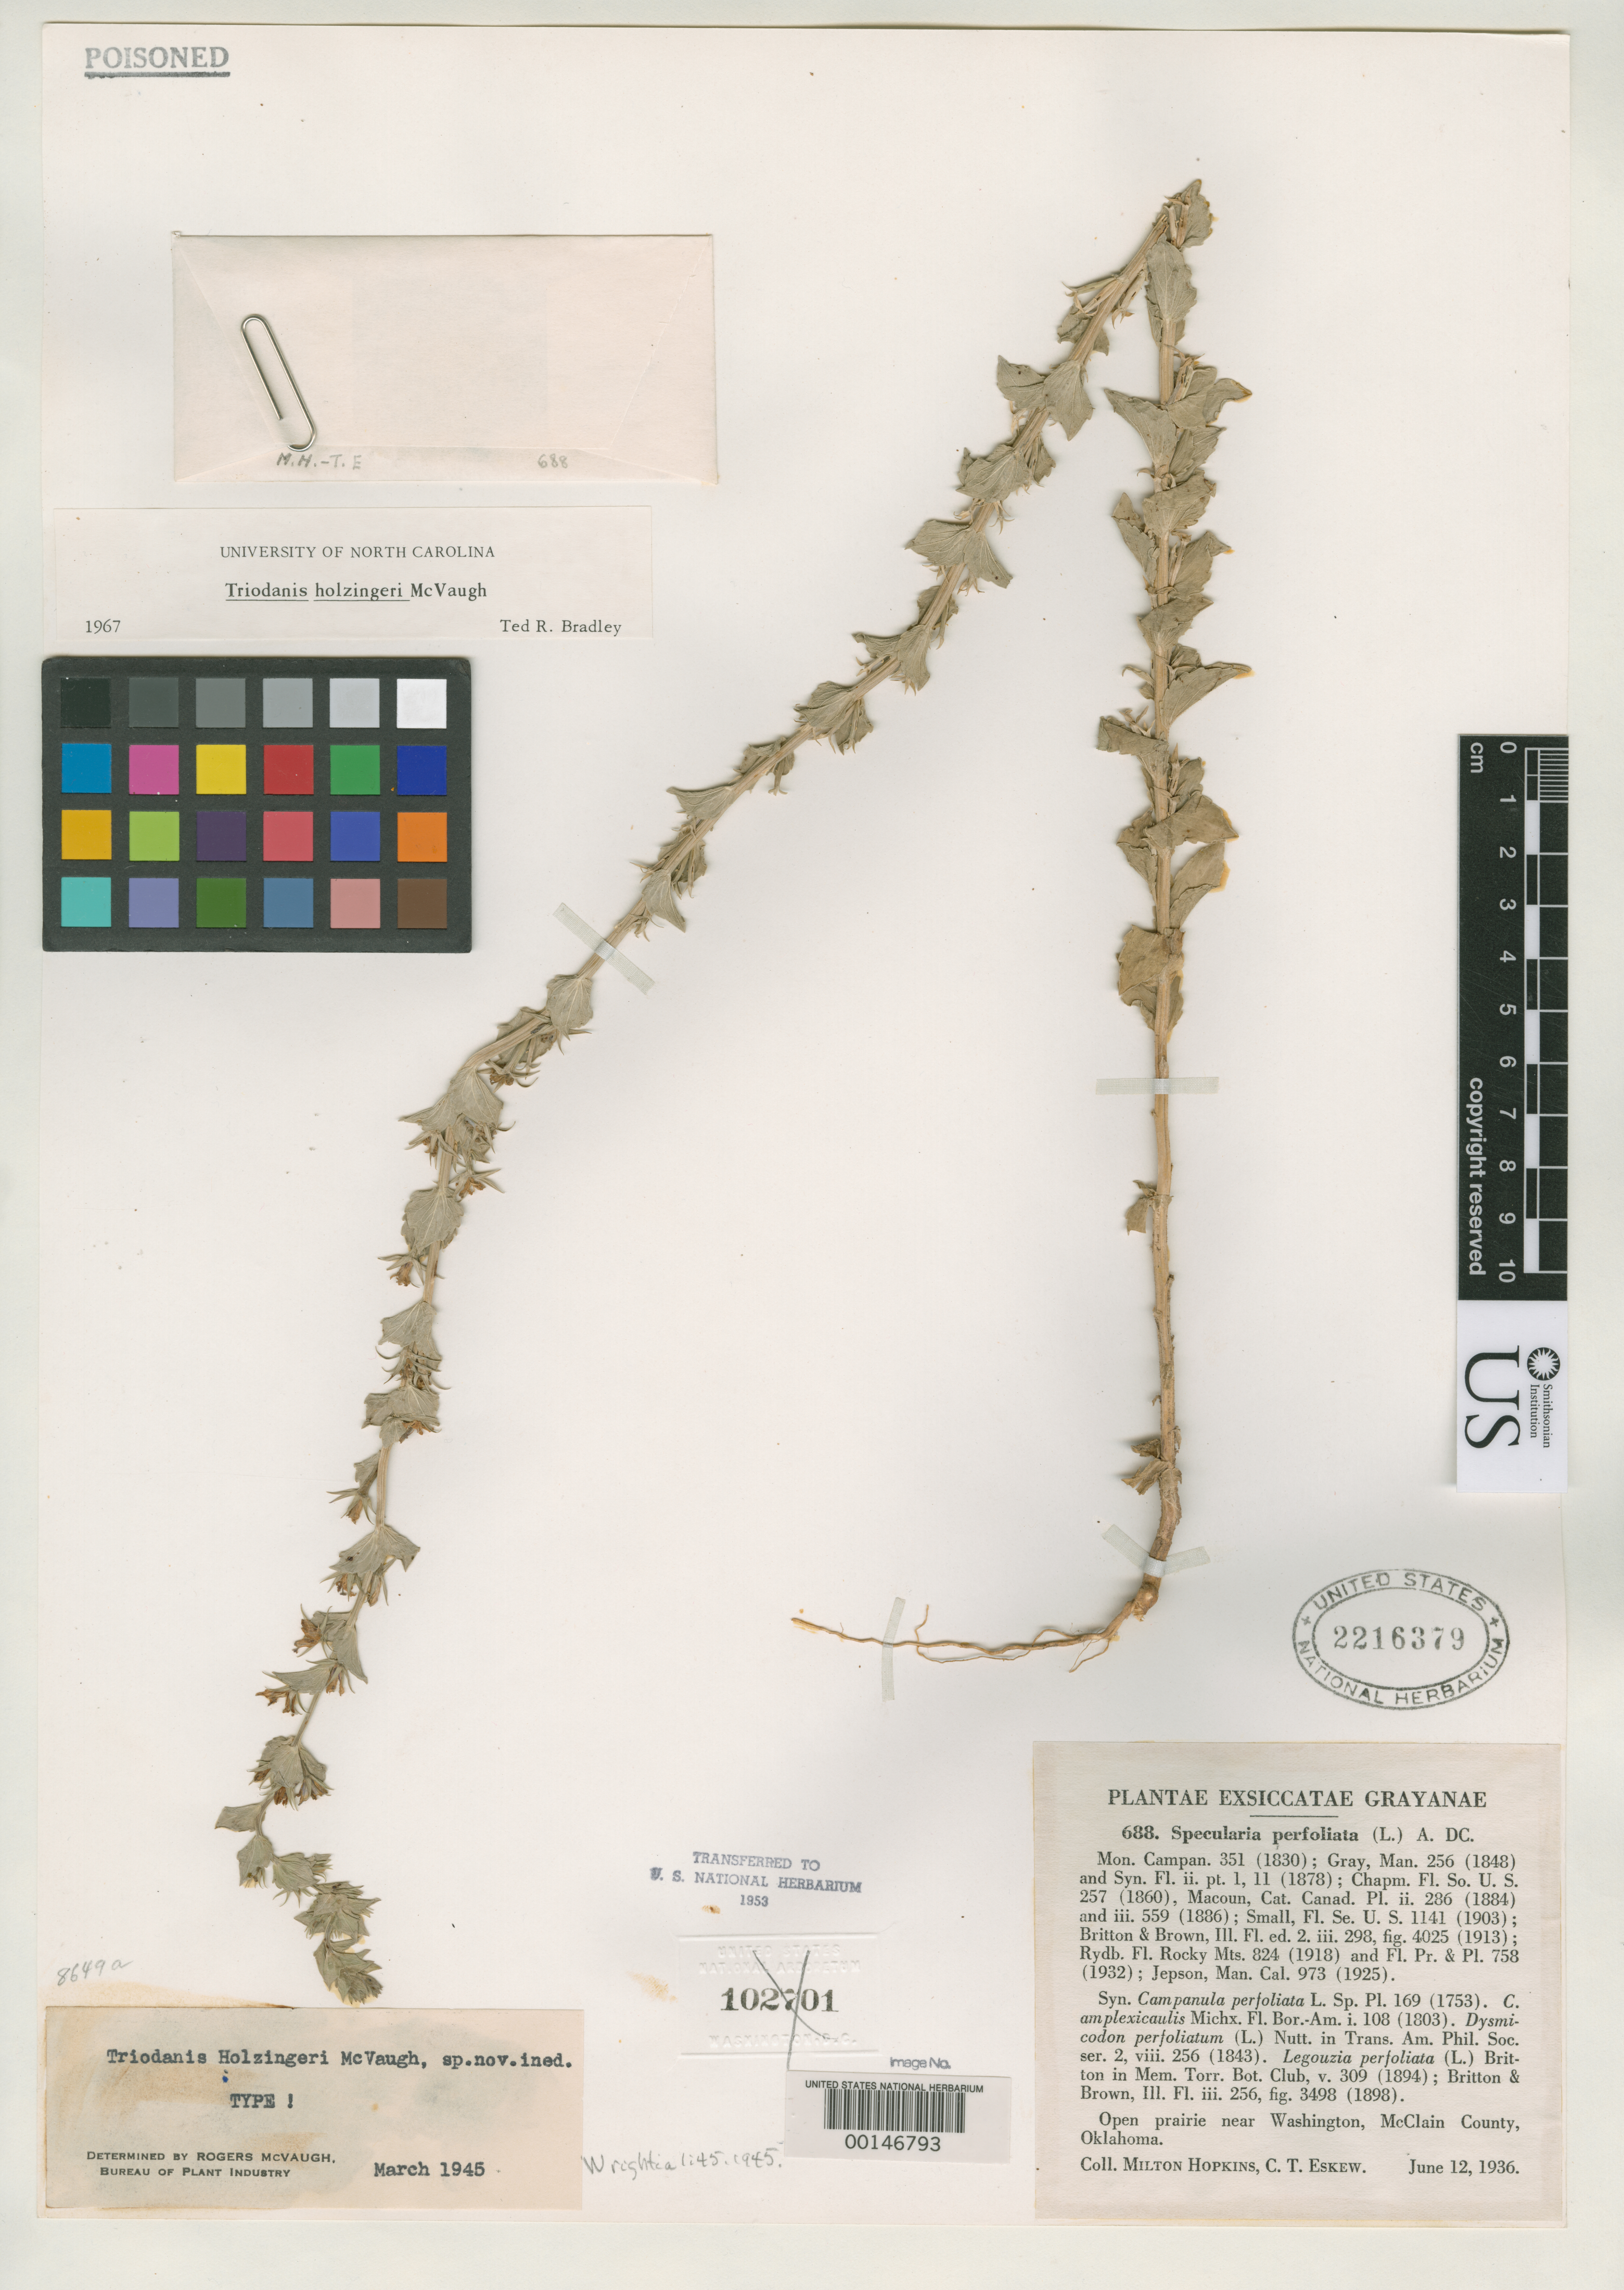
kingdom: Plantae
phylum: Tracheophyta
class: Magnoliopsida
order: Asterales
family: Campanulaceae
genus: Triodanis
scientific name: Triodanis holzingeri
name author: McVaugh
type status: Holotype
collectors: M. Hopkins & C. Eskers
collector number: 688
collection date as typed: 12 Jun 1936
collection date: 1936-06-12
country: United States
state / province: Oklahoma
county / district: McClain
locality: Near Washington.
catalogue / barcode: US 2216379